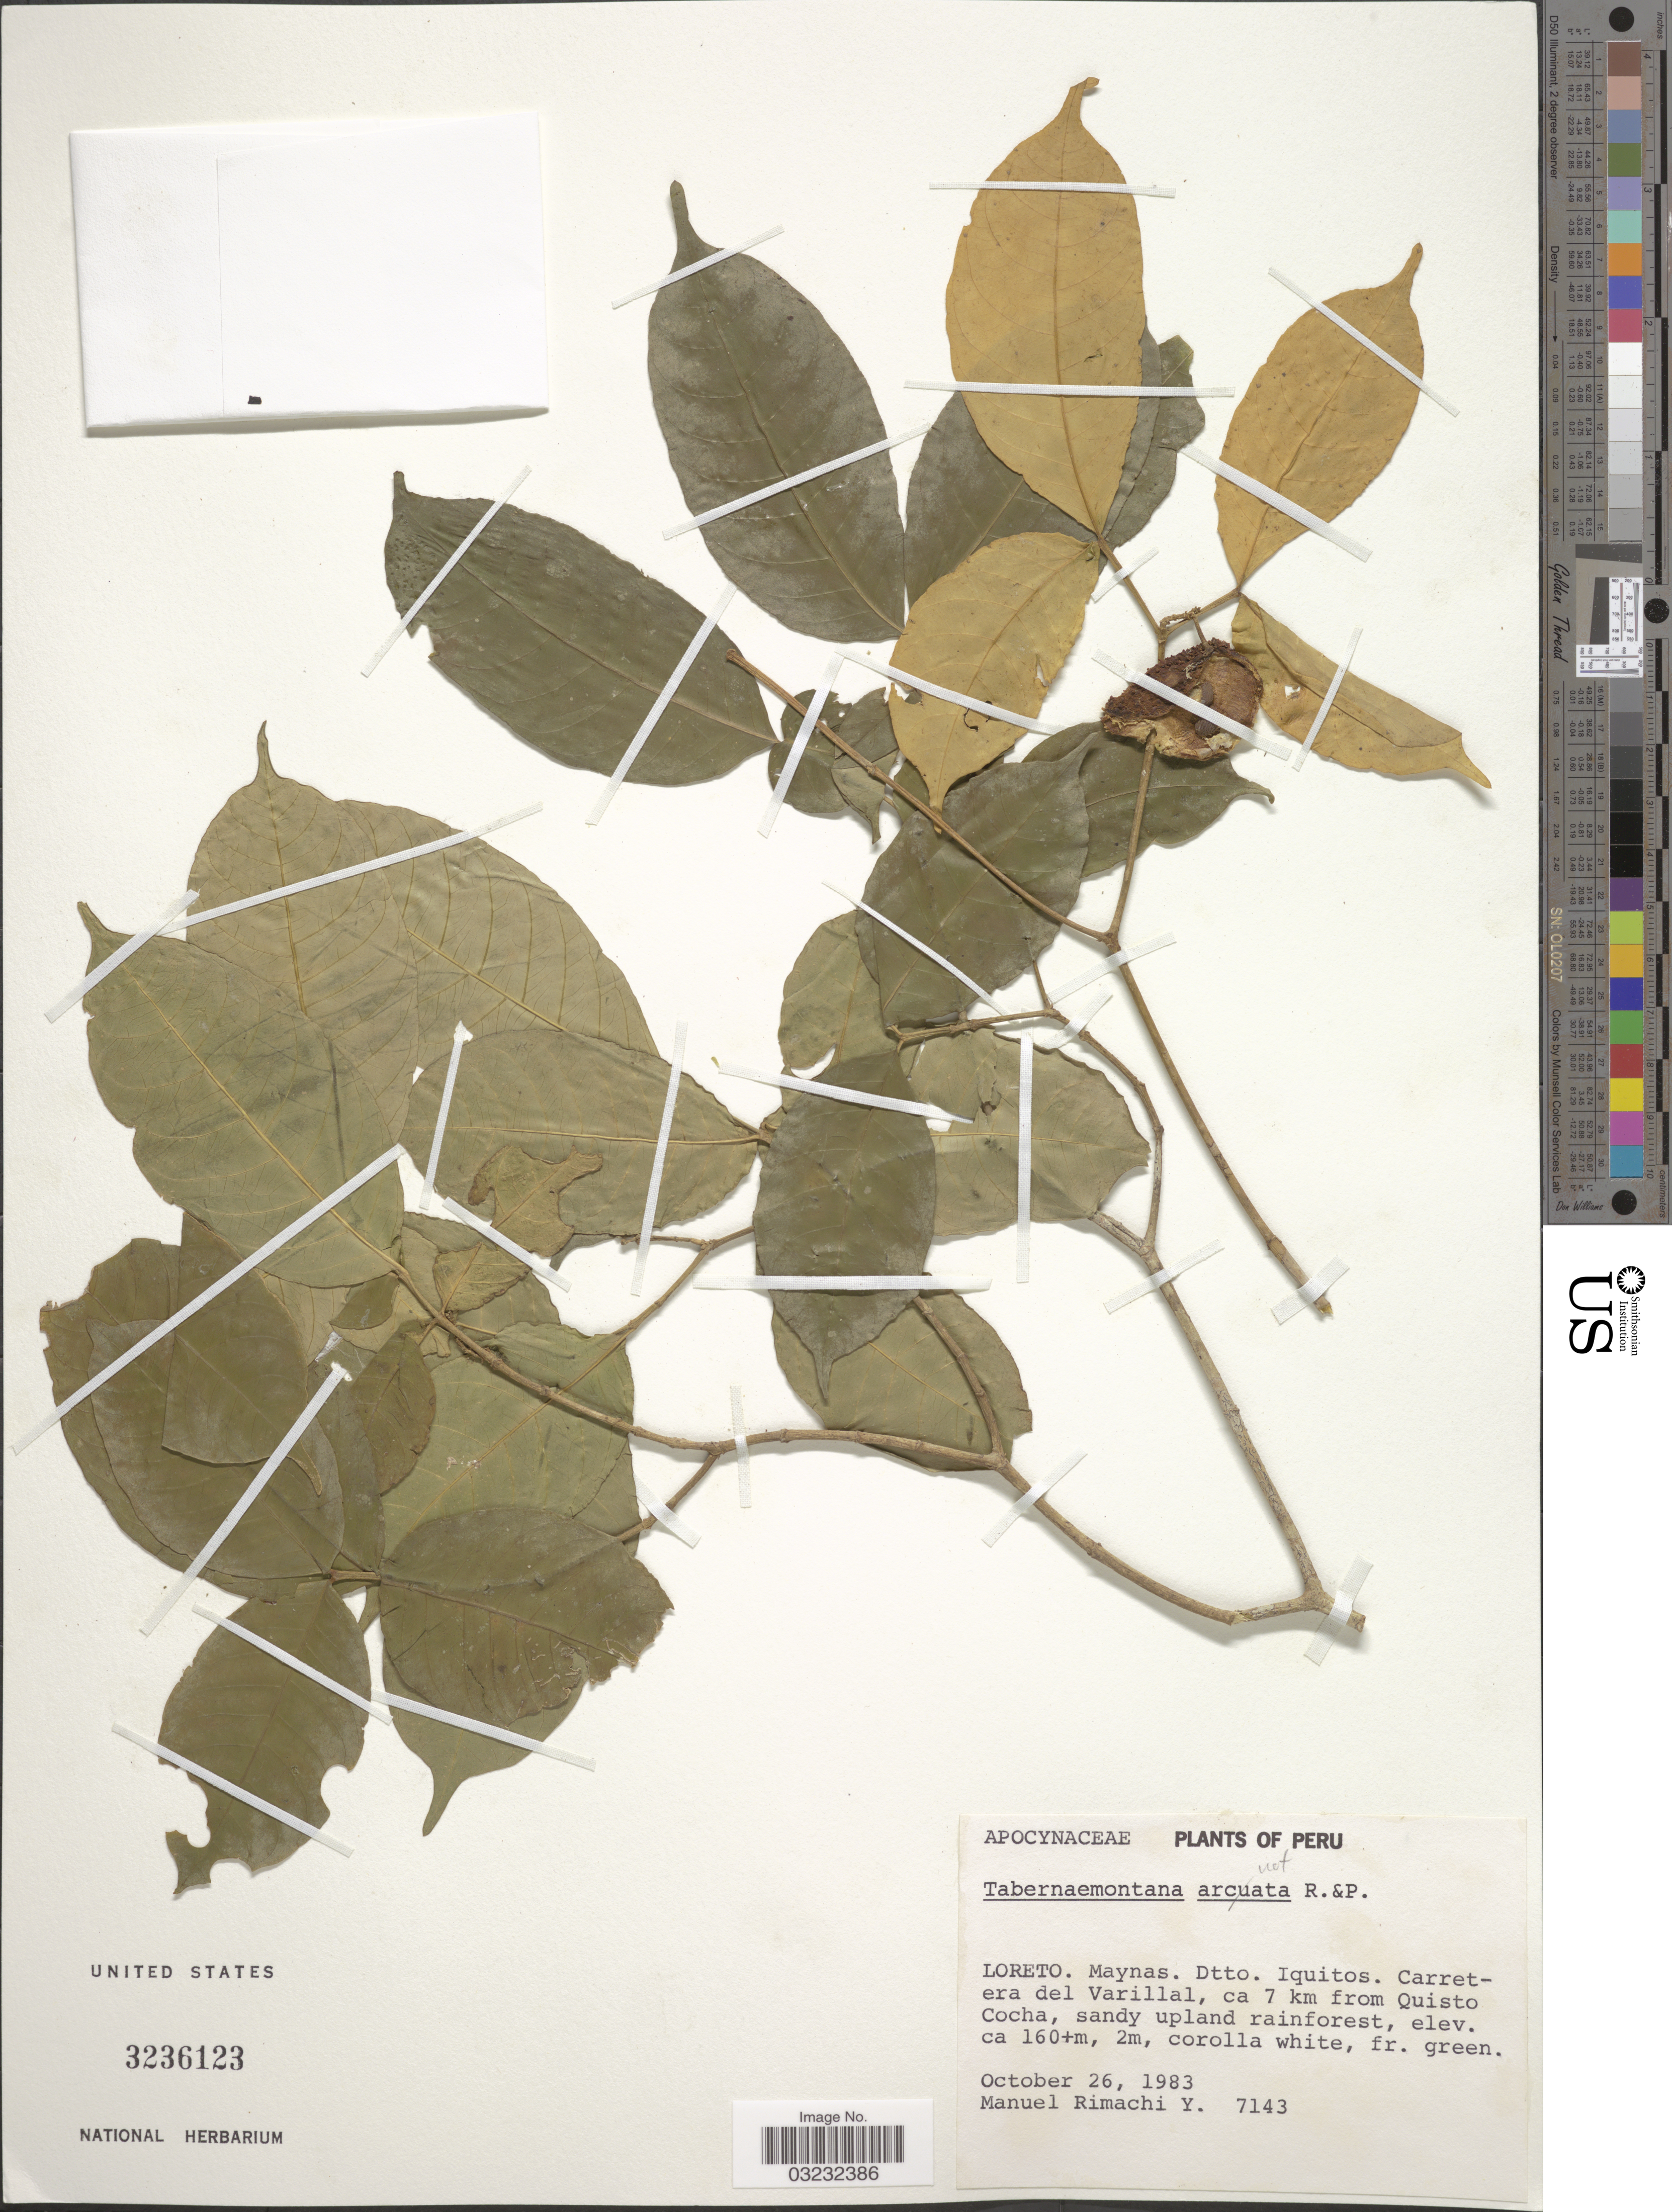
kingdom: Plantae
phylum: Tracheophyta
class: Magnoliopsida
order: Gentianales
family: Apocynaceae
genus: Tabernaemontana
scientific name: Tabernaemontana sp.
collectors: M. Rimachi Y.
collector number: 7143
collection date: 1983-10-26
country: Peru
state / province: Loreto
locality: Maynas. Dtto. Iquitos. Carretera del Varillal, ca 7 km from Quisto Cocha.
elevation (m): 160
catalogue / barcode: US 3236123